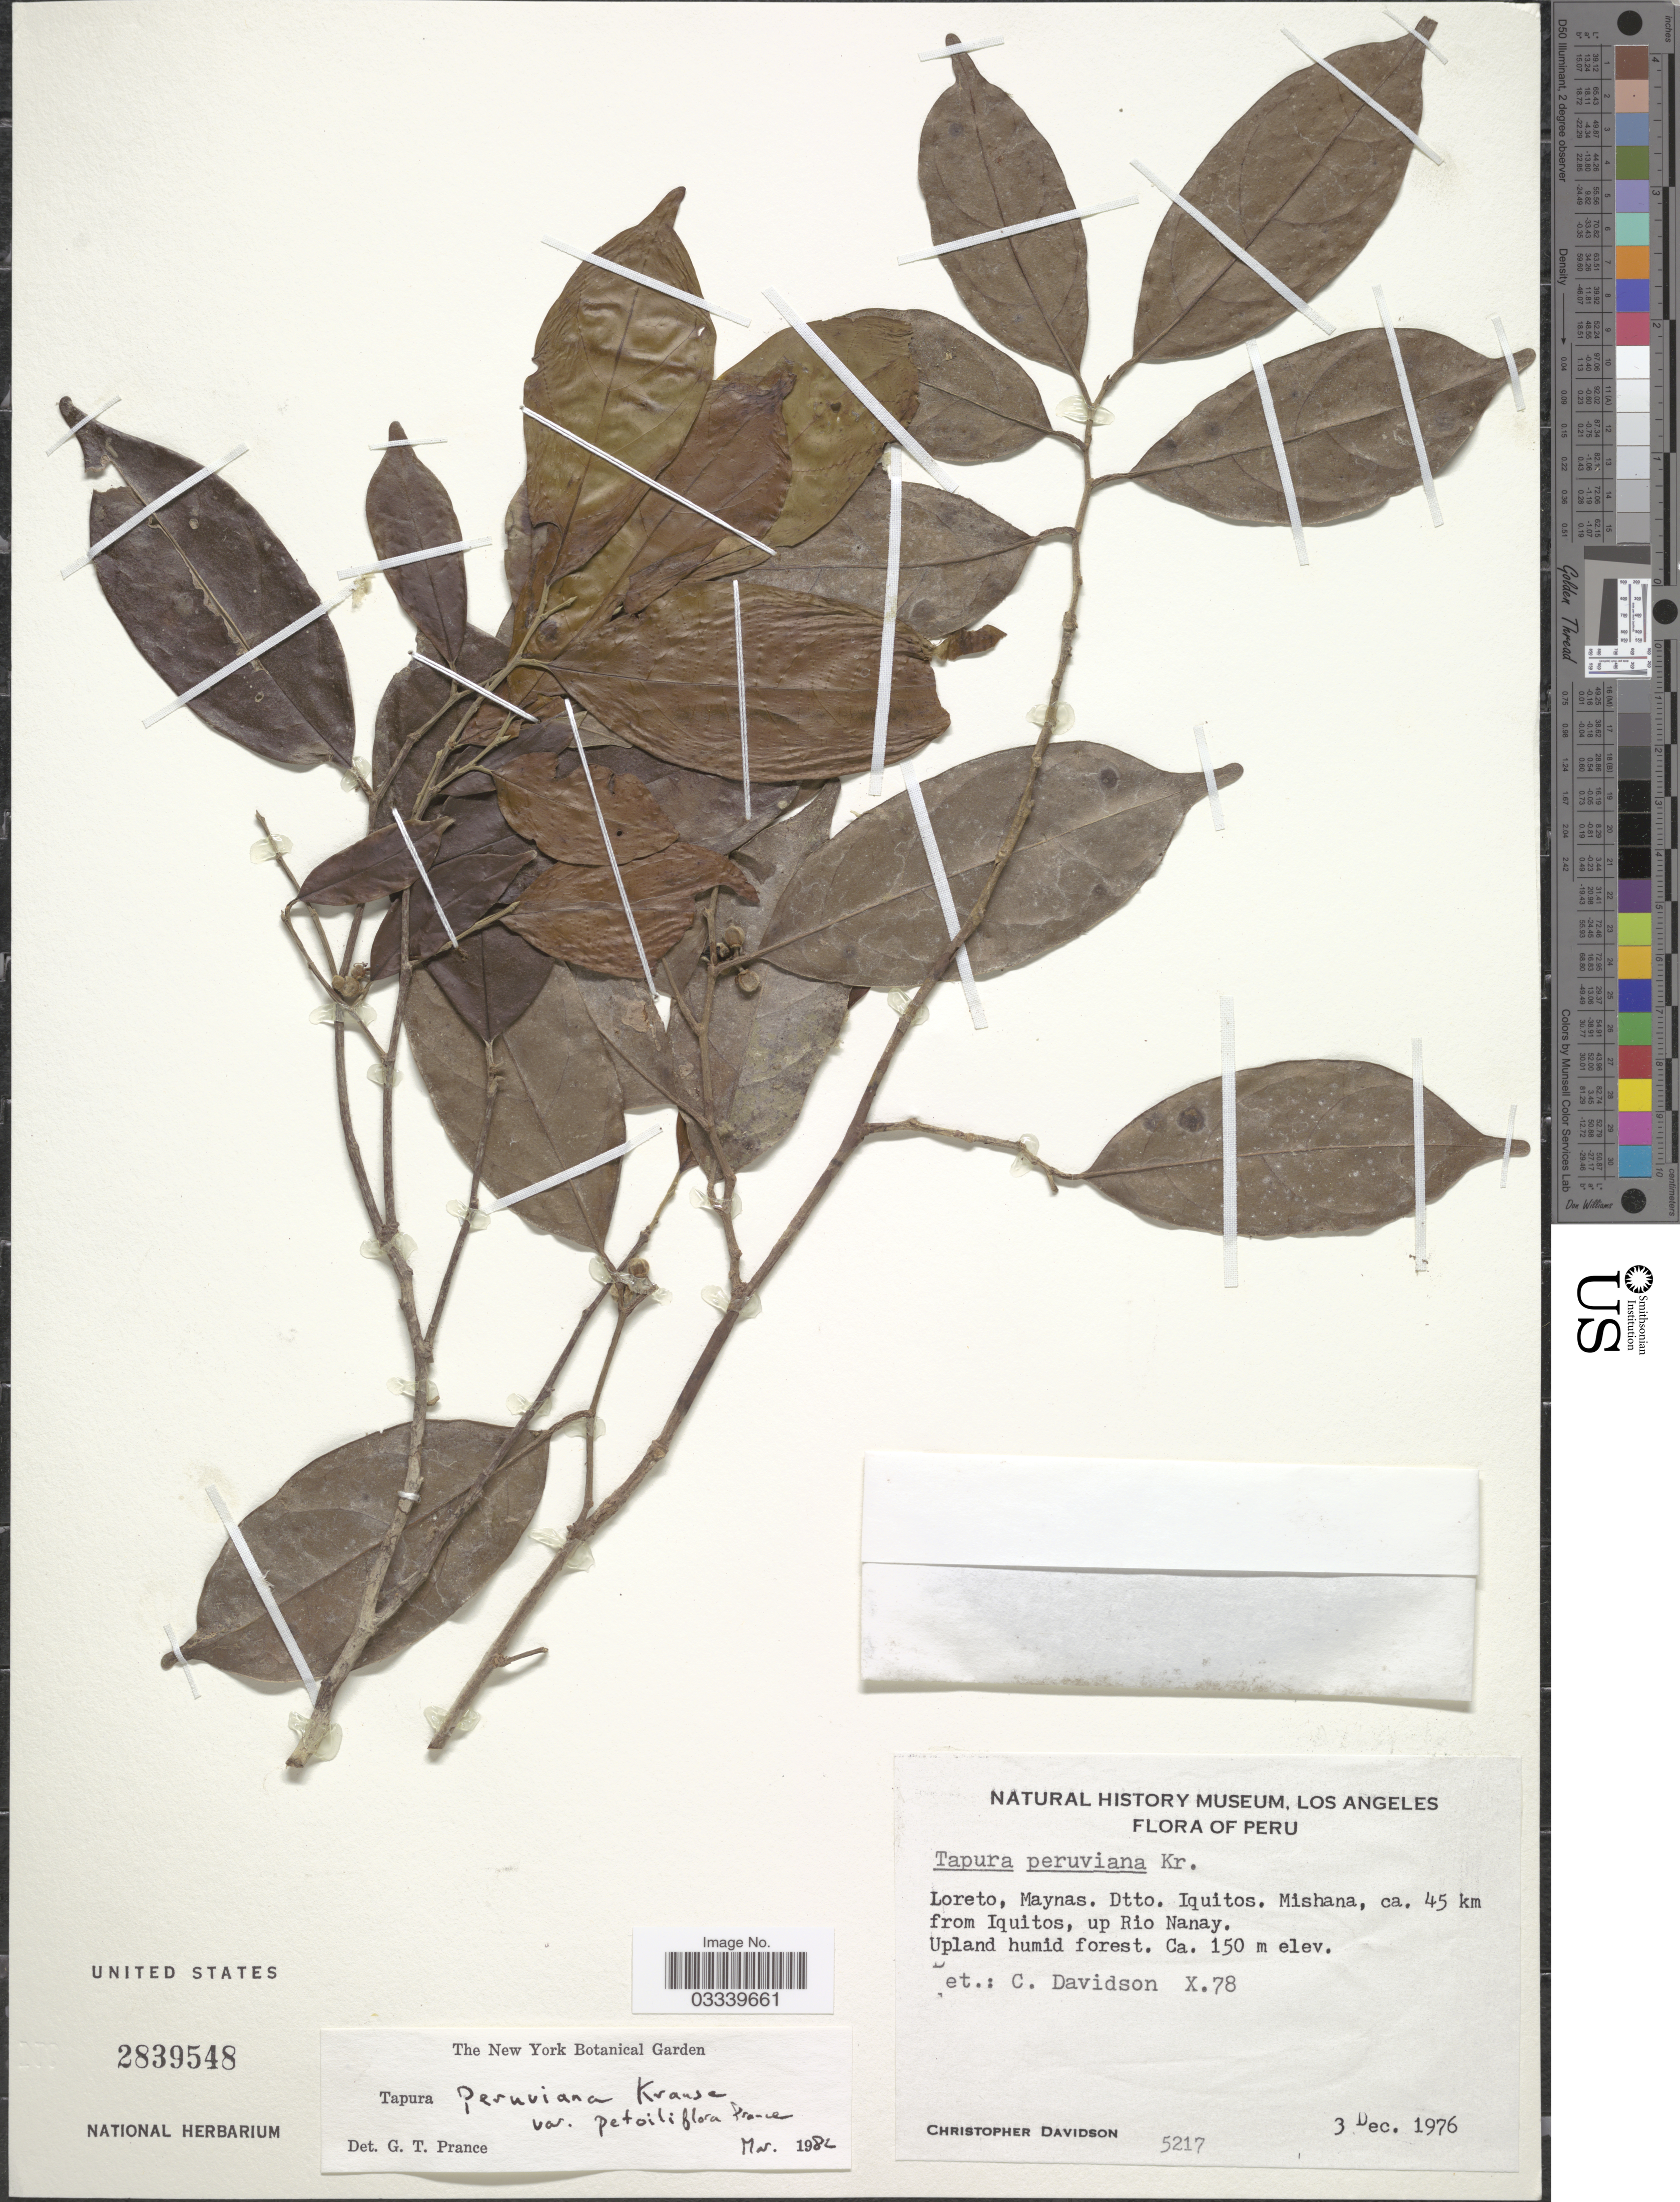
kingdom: Plantae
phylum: Tracheophyta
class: Magnoliopsida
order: Malpighiales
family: Dichapetalaceae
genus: Tapura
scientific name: Tapura peruviana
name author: K. Krause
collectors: C. Davidson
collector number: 5217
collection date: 1976-12-03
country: Peru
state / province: Loreto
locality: Maynas. Dtto. Iquitos, Mishana, ca. 45 km from Iquitos, up Rio Nanay. Upland humid forest.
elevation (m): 150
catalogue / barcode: US 2839548